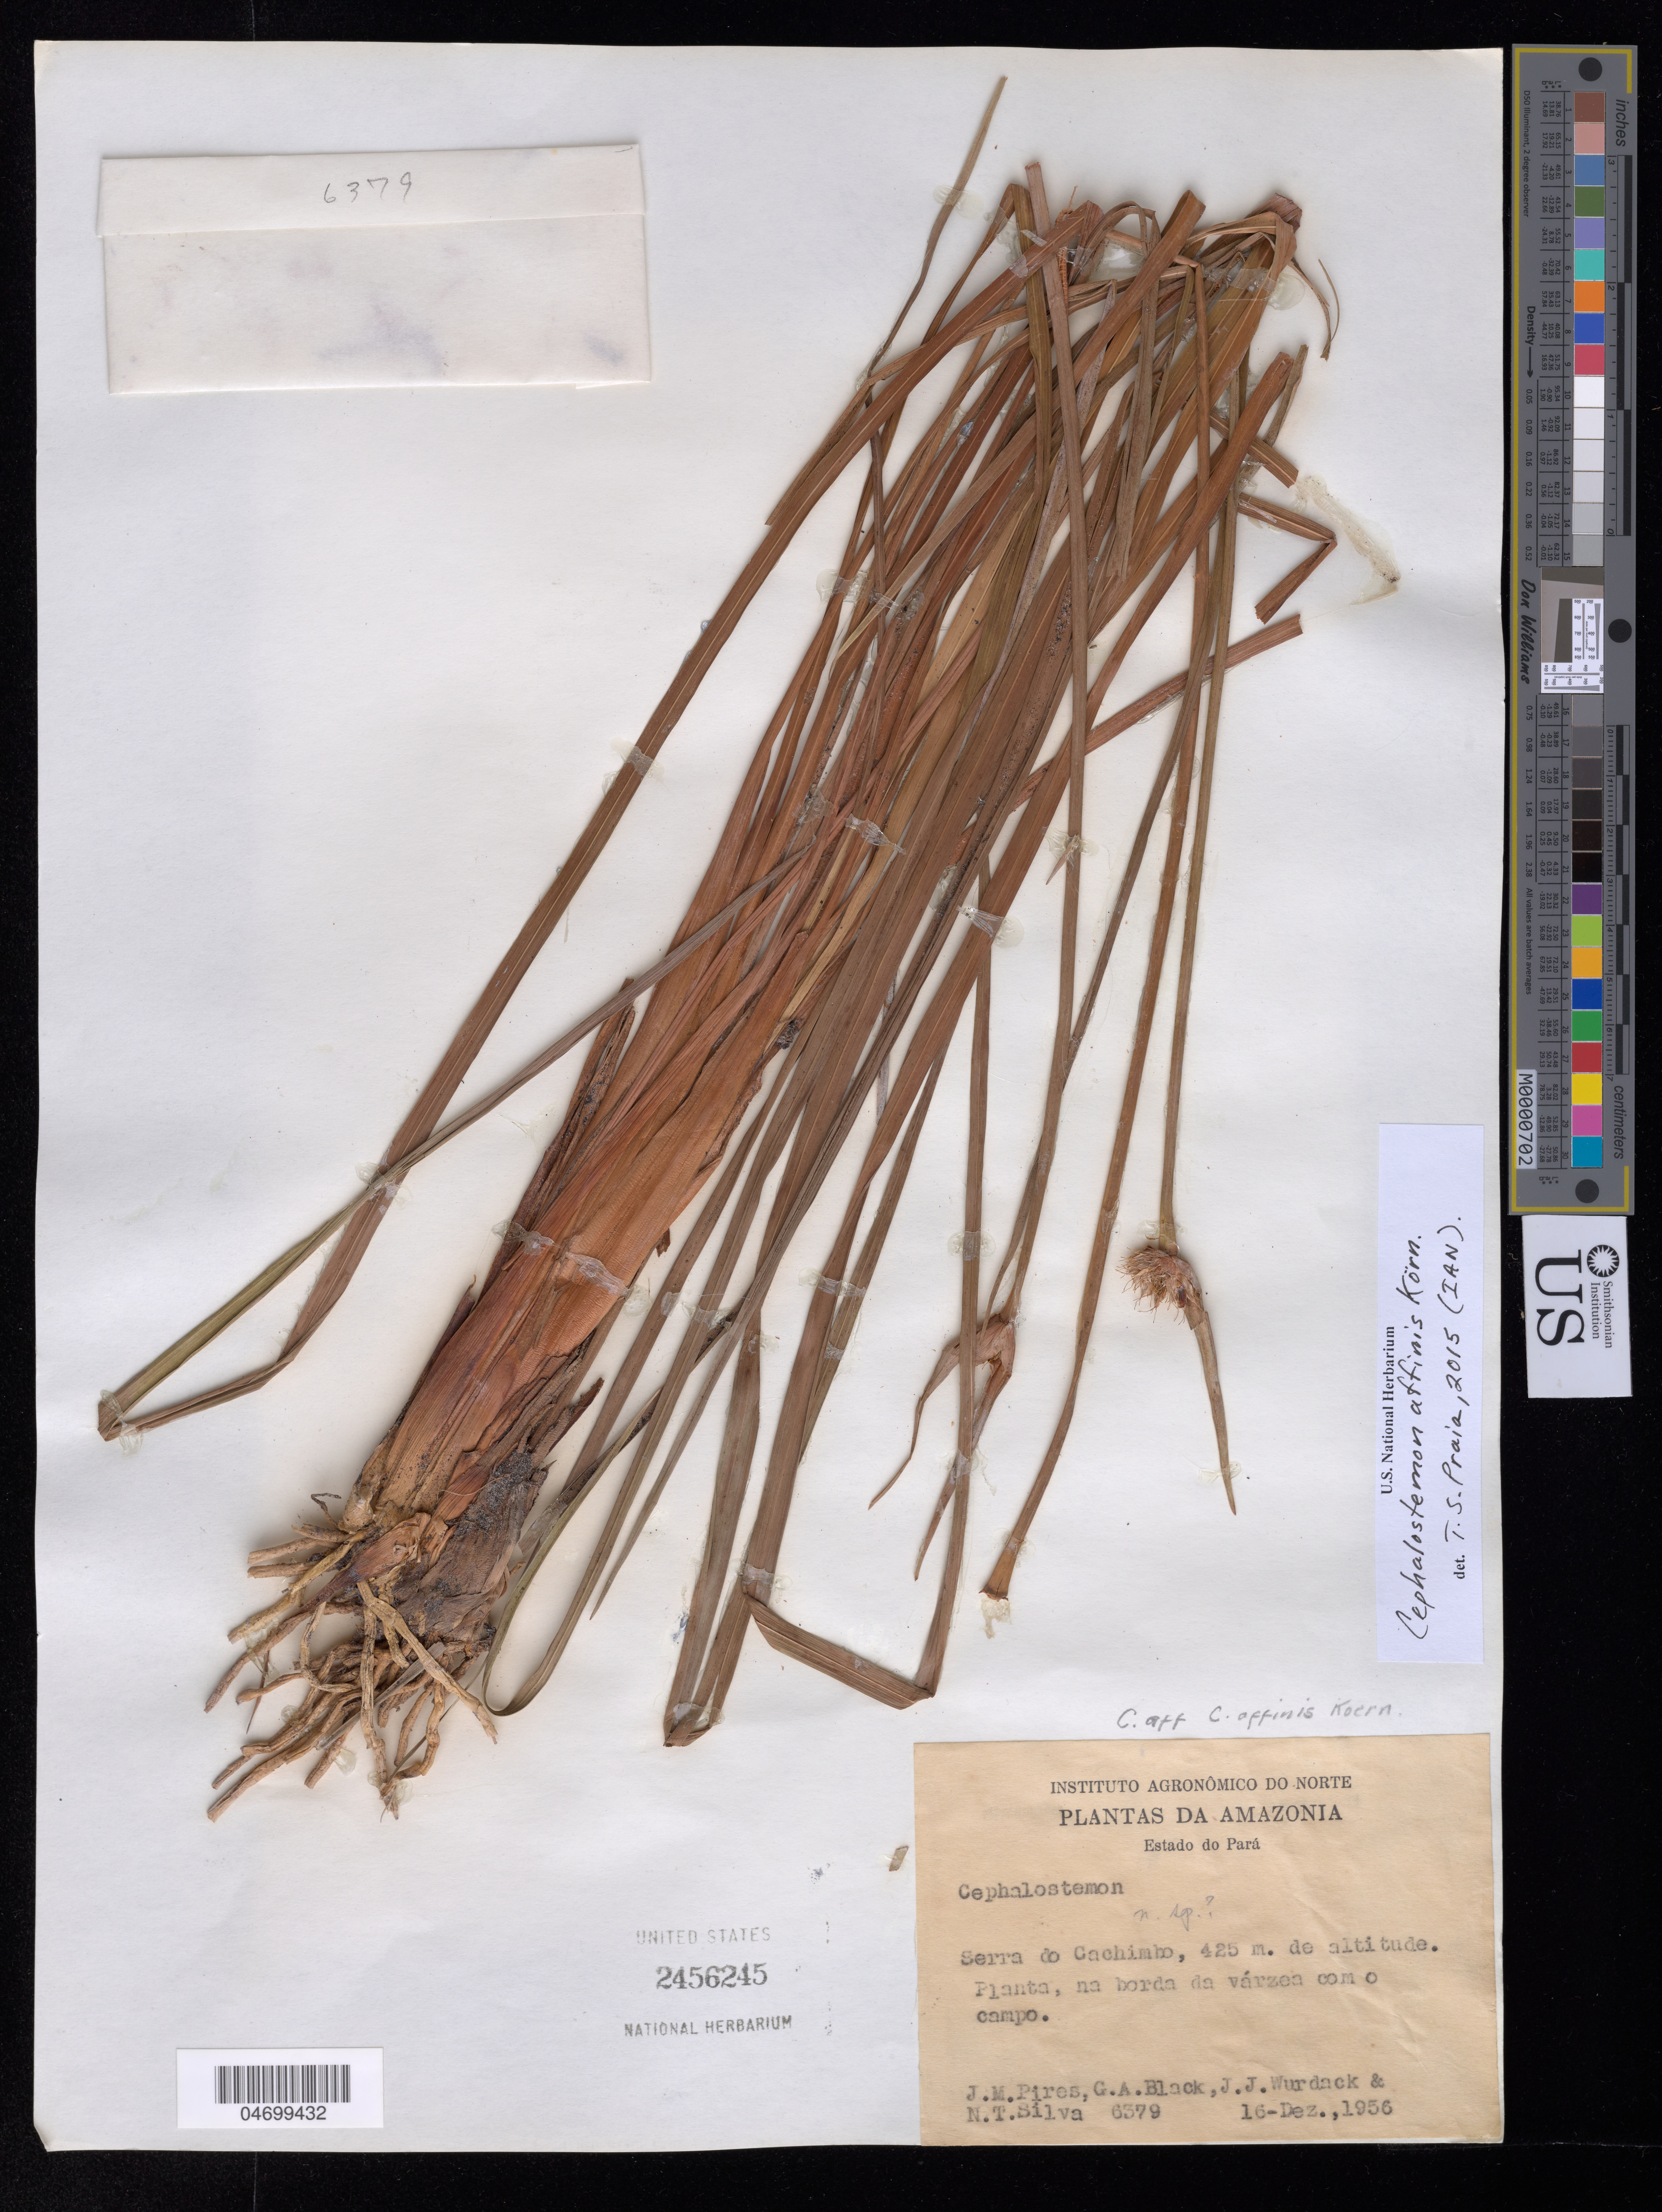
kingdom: Plantae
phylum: Tracheophyta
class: Liliopsida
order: Poales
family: Rapateaceae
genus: Cephalostemon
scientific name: Cephalostemon affinis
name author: Körn.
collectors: J. M. Pires, G. A. Black, J. J. Wurdack & N. Silva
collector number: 6379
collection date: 1956-12-16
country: Brazil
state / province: Pará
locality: Amazonia. Serra do Cachimbo.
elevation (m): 425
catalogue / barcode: US 2456245